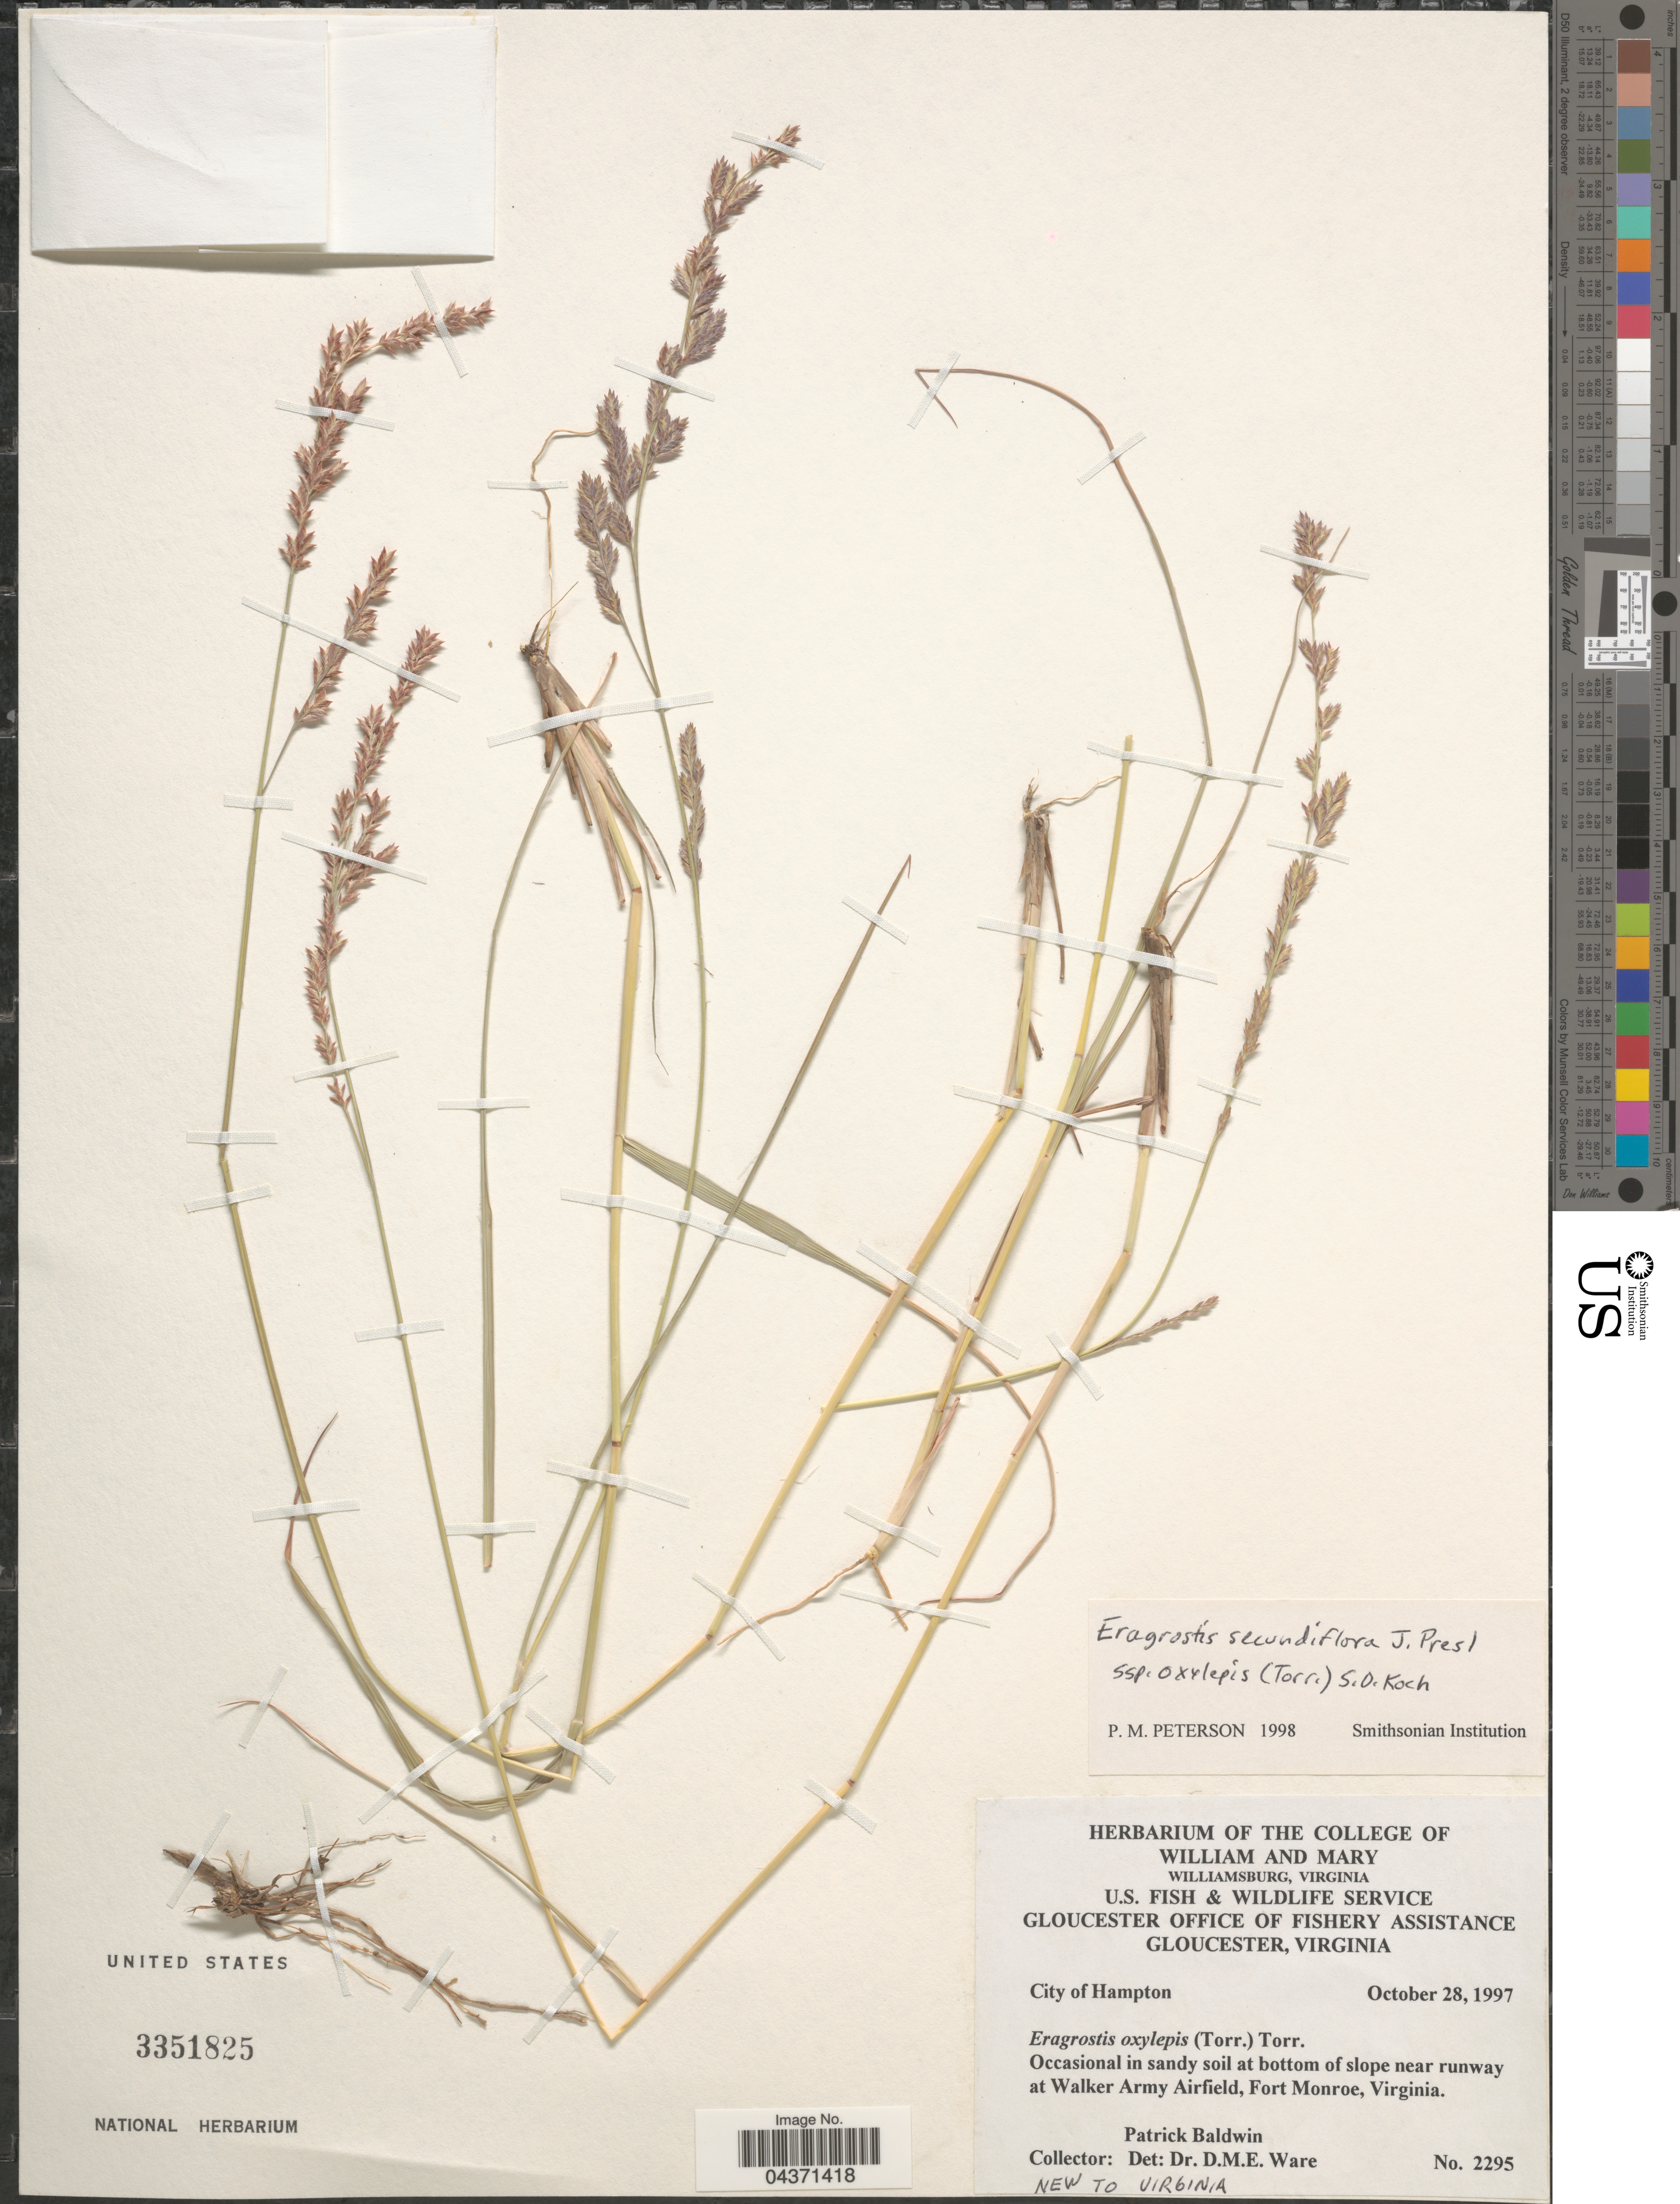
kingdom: Plantae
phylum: Tracheophyta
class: Liliopsida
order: Poales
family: Poaceae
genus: Eragrostis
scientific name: Eragrostis secundiflora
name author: J. Presl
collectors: P. Baldwin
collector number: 2295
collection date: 1997-10-28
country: United States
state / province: Virginia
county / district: City of Hampton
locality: City of Hampton. Occasional in sandy soil at bottom of slope near runway at Walker Army Airfield, Fort Monroe. New to Virginia [unsure placement]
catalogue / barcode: US 3351825